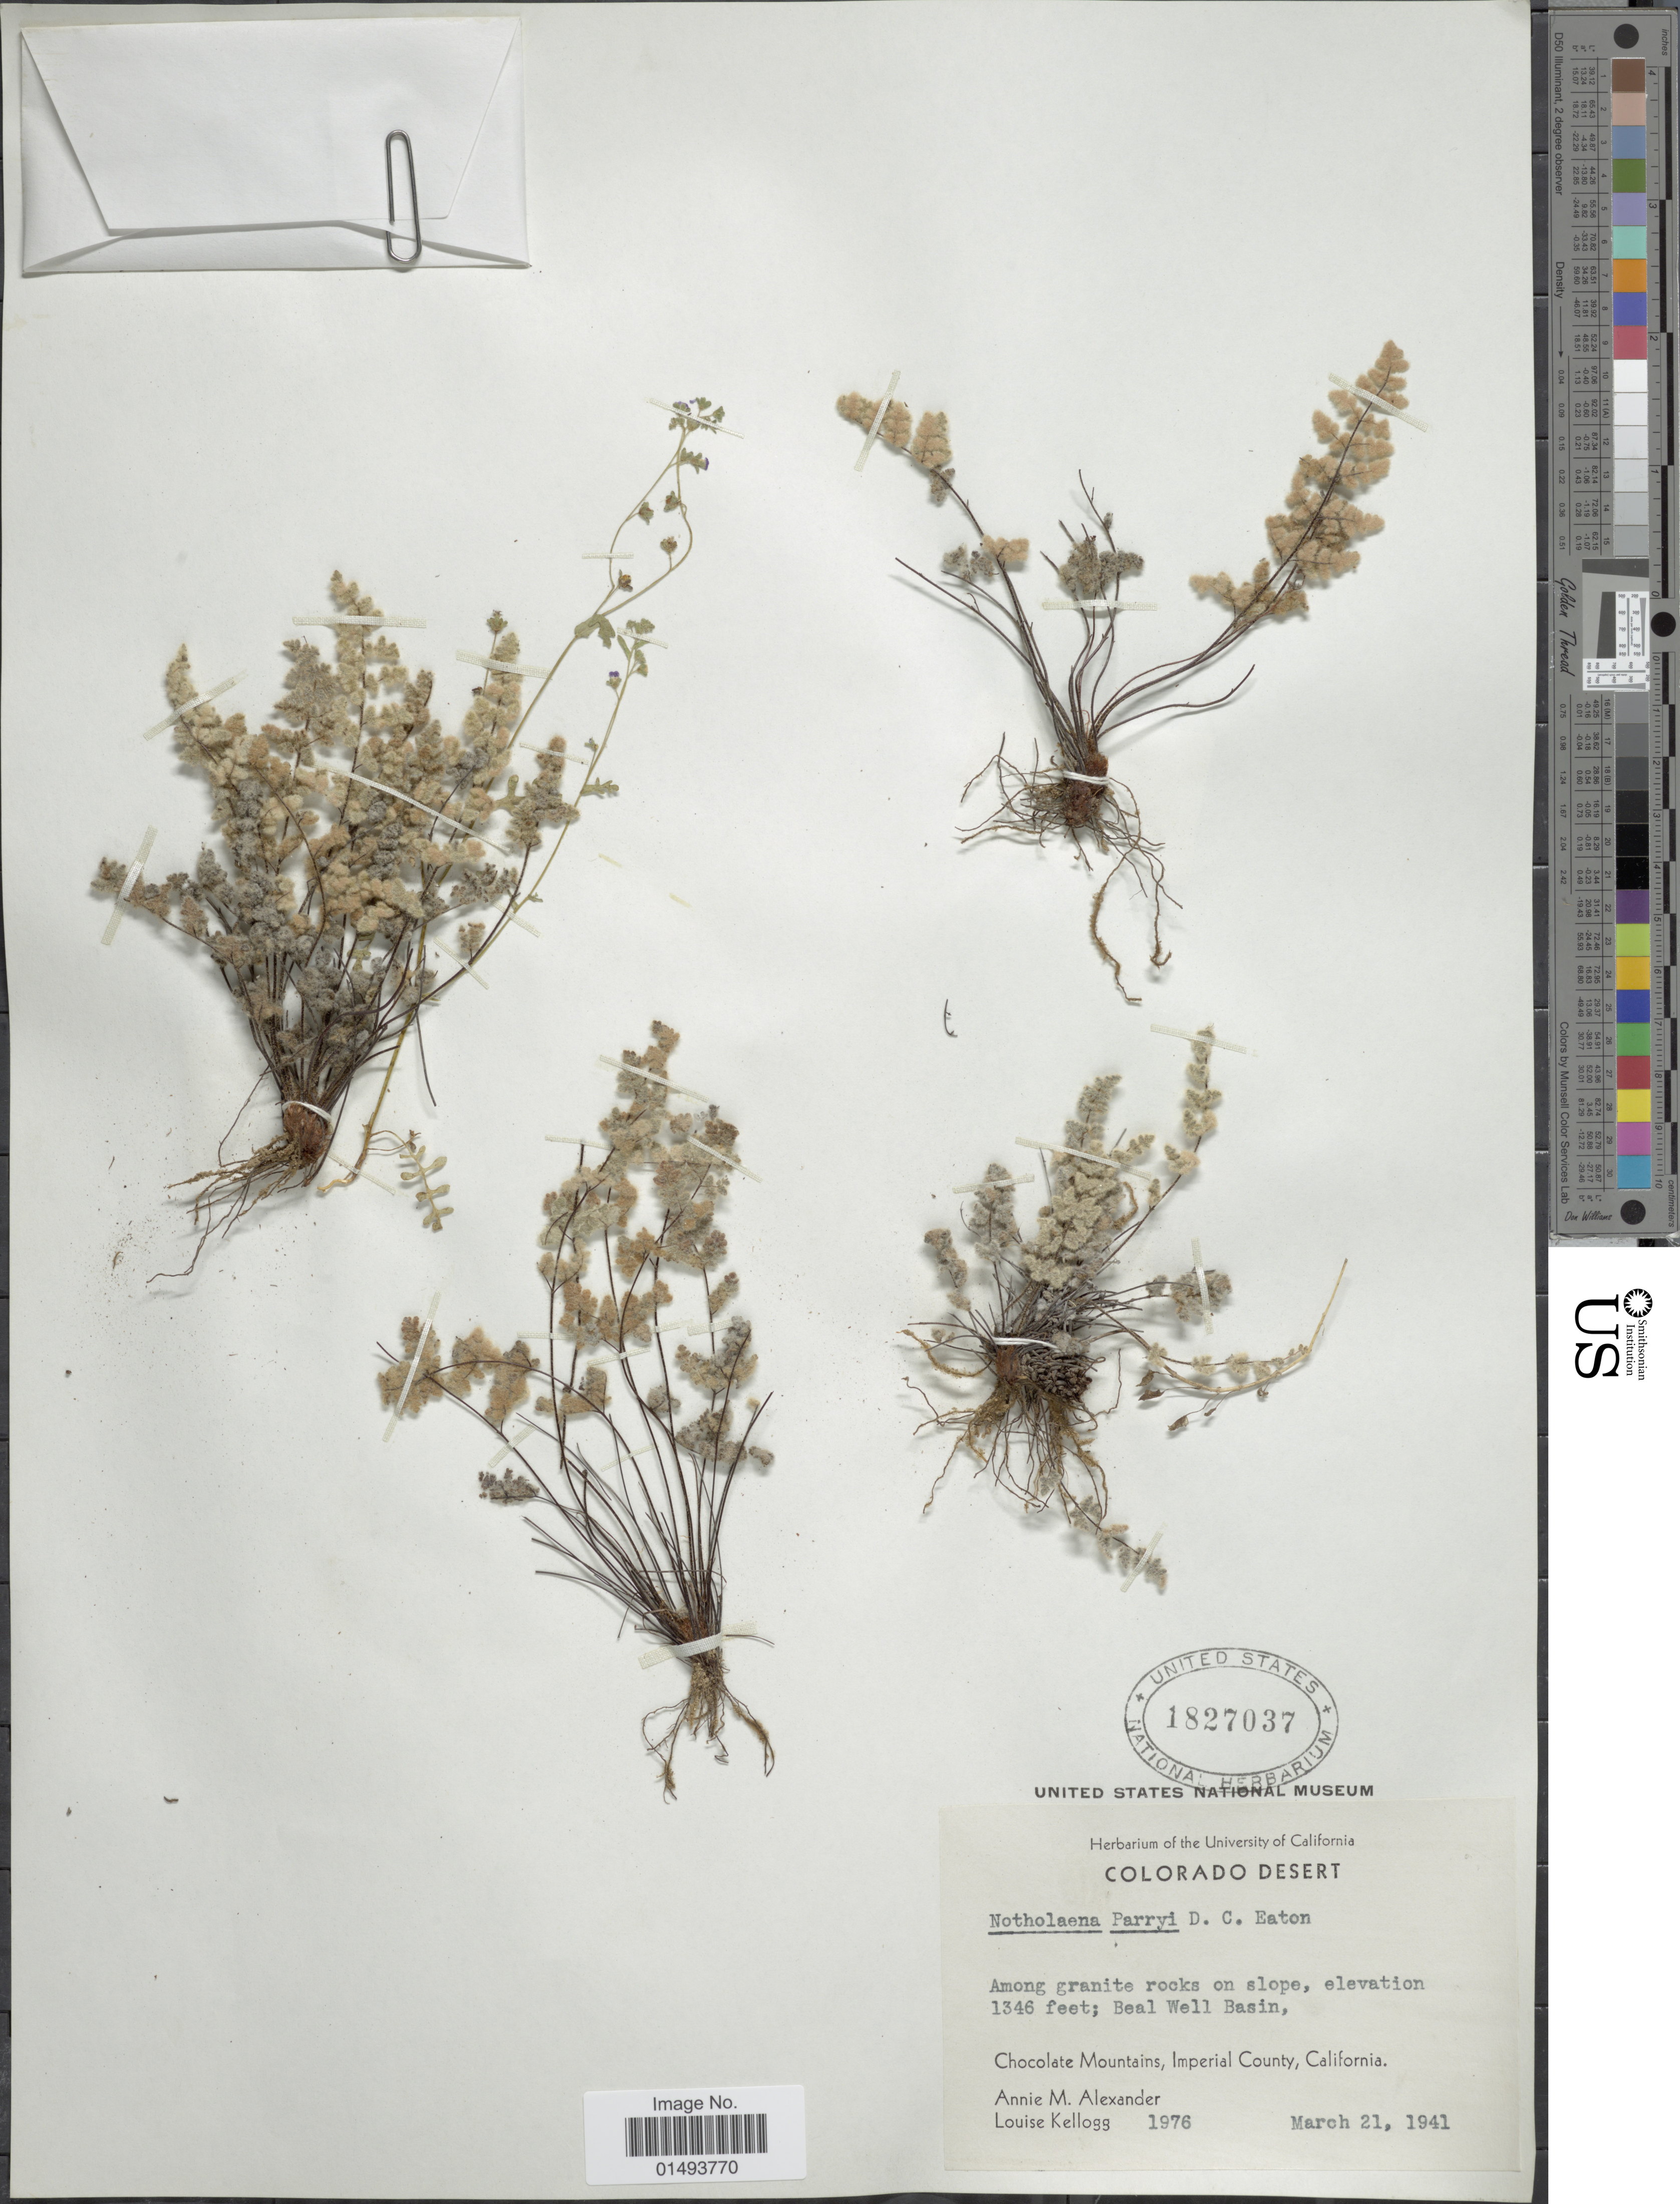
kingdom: Plantae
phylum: Tracheophyta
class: Polypodiopsida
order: Polypodiales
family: Pteridaceae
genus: Myriopteris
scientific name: Myriopteris parryi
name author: (D.C. Eaton) Grusz & Windham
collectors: A. M. Alexander & L. Kellogg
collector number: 1976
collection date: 1941-03-21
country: United States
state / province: California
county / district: Imperial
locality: Colorado Desert, among granite rocks on slope, Beal Well Basin, Chocolate Mountains, Imperial County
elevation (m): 410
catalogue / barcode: US 1827037